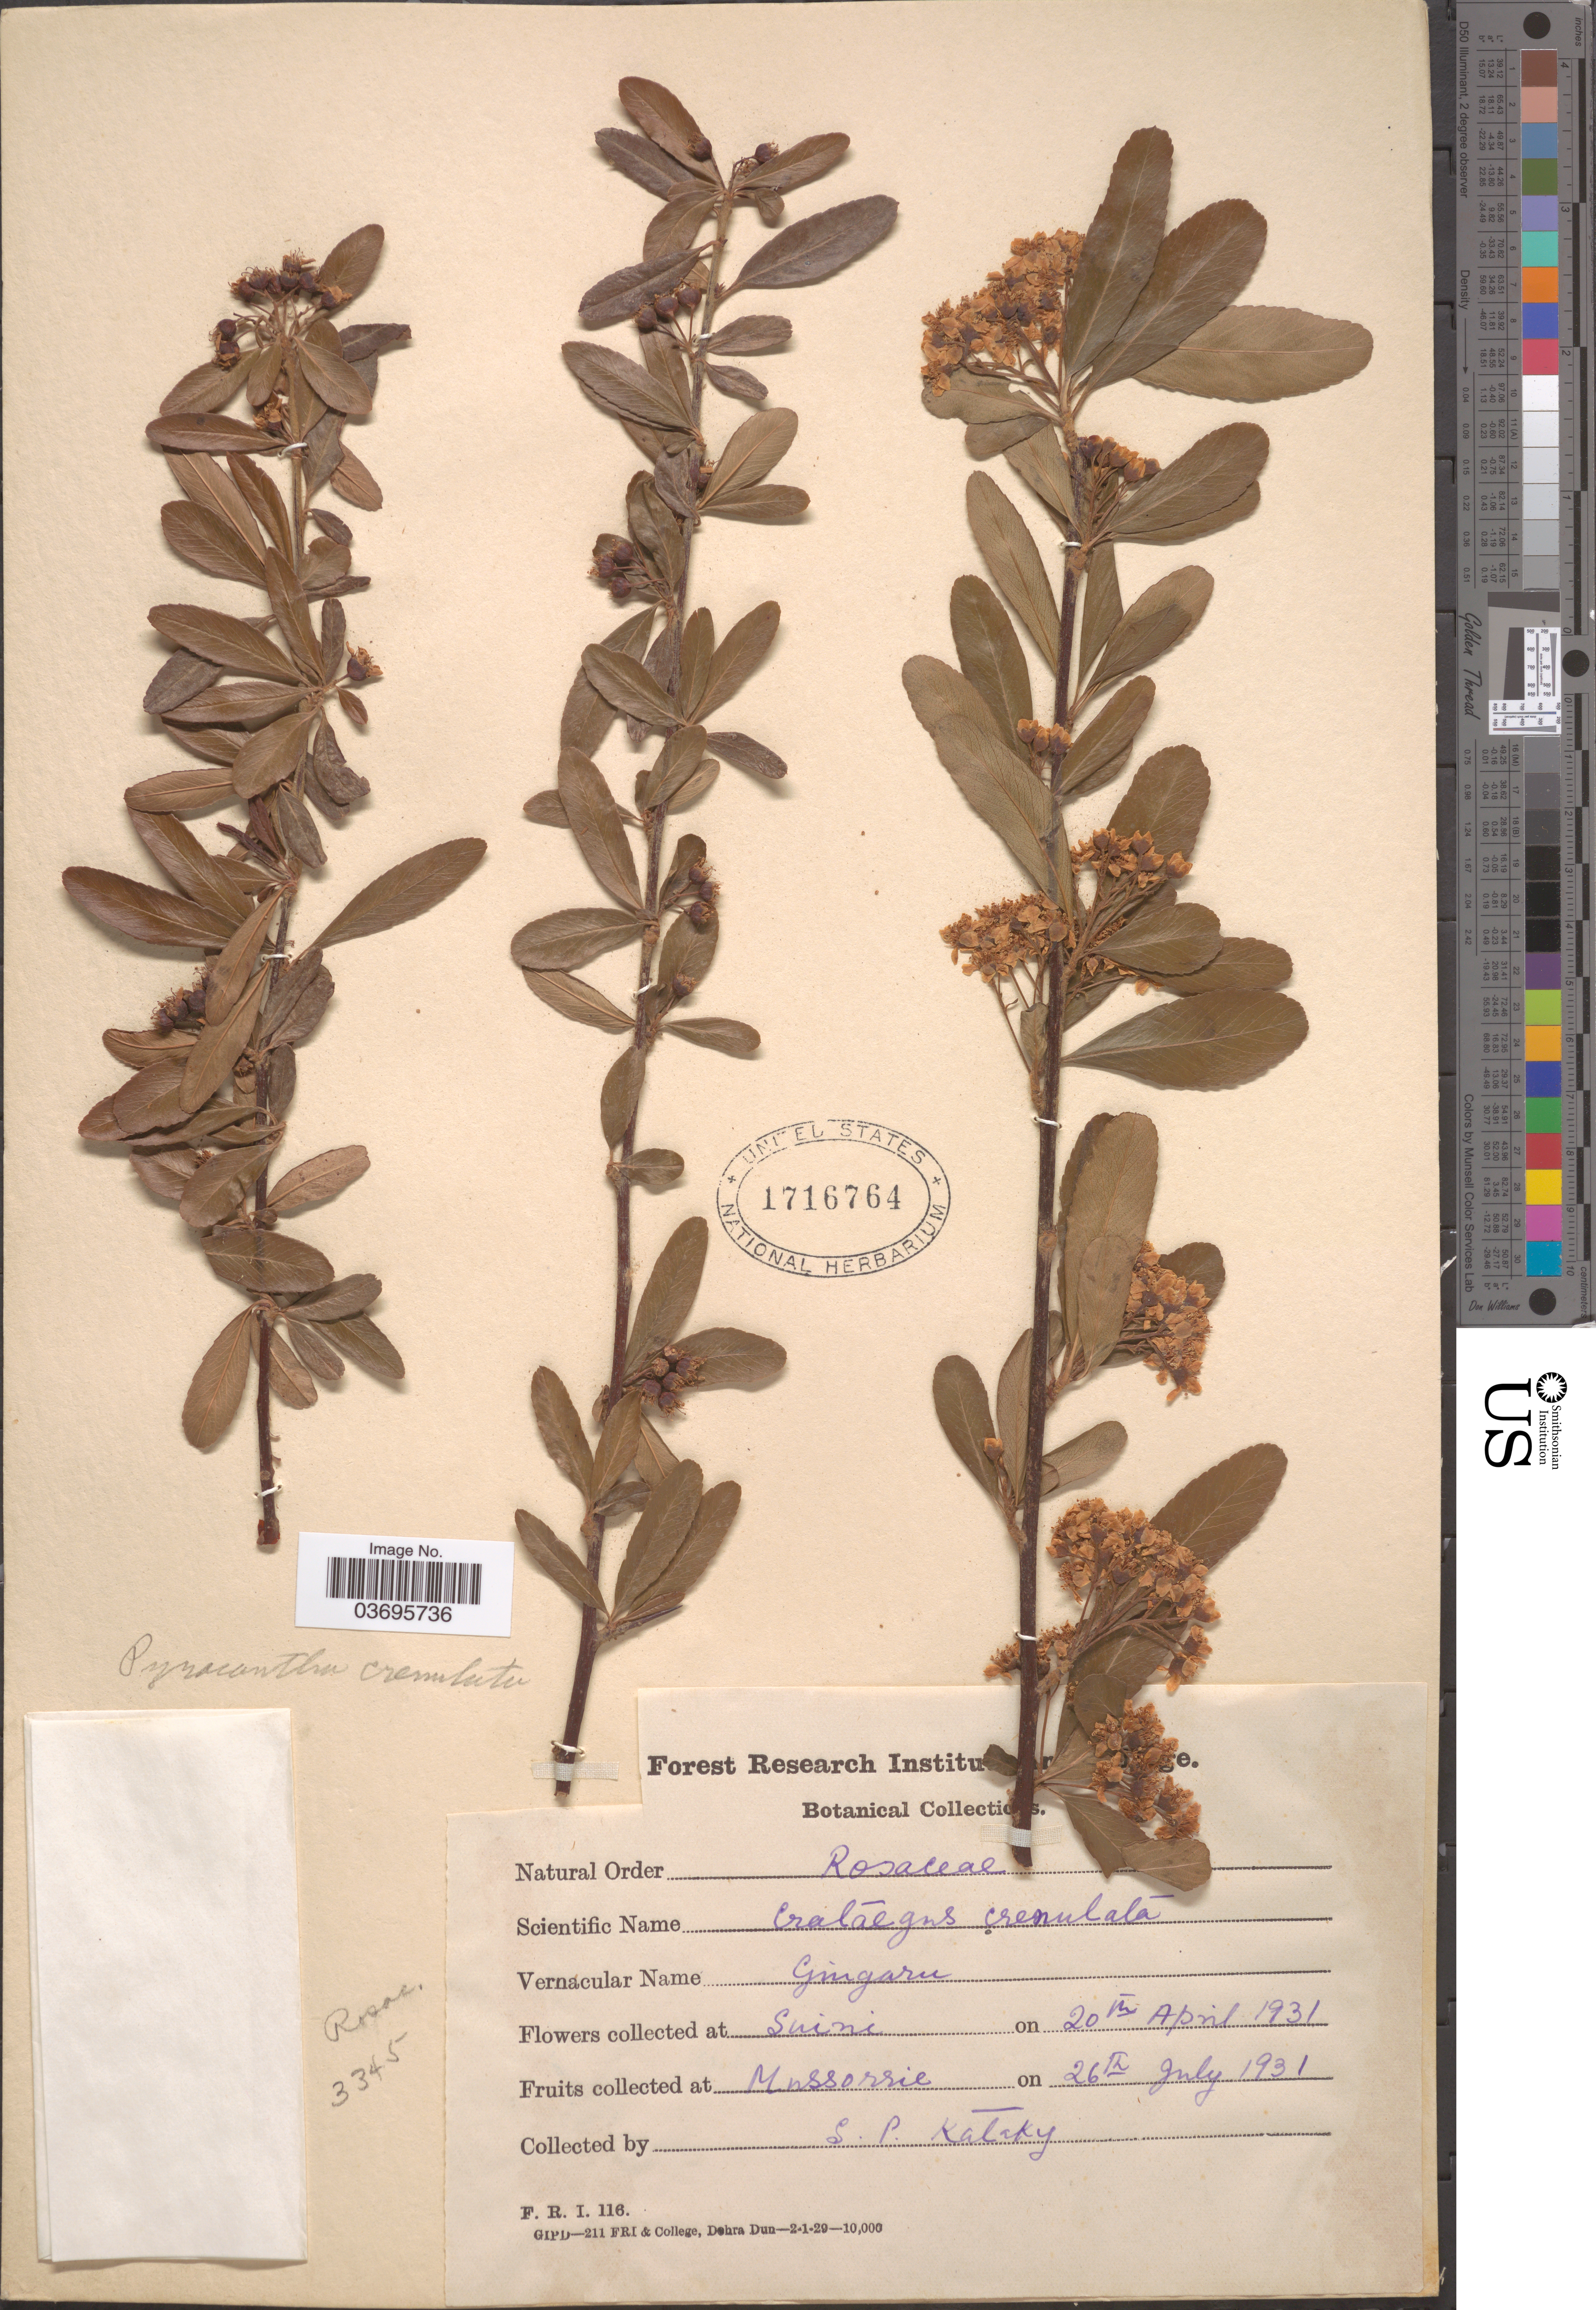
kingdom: Plantae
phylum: Tracheophyta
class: Magnoliopsida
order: Rosales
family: Rosaceae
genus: Pyracantha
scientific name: Pyracantha crenulata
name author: (D. Don) M. Roem.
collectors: S. Kataky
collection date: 1931-04-20/1931-07-26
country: India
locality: Suini. Mussorrie.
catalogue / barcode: US 1716764